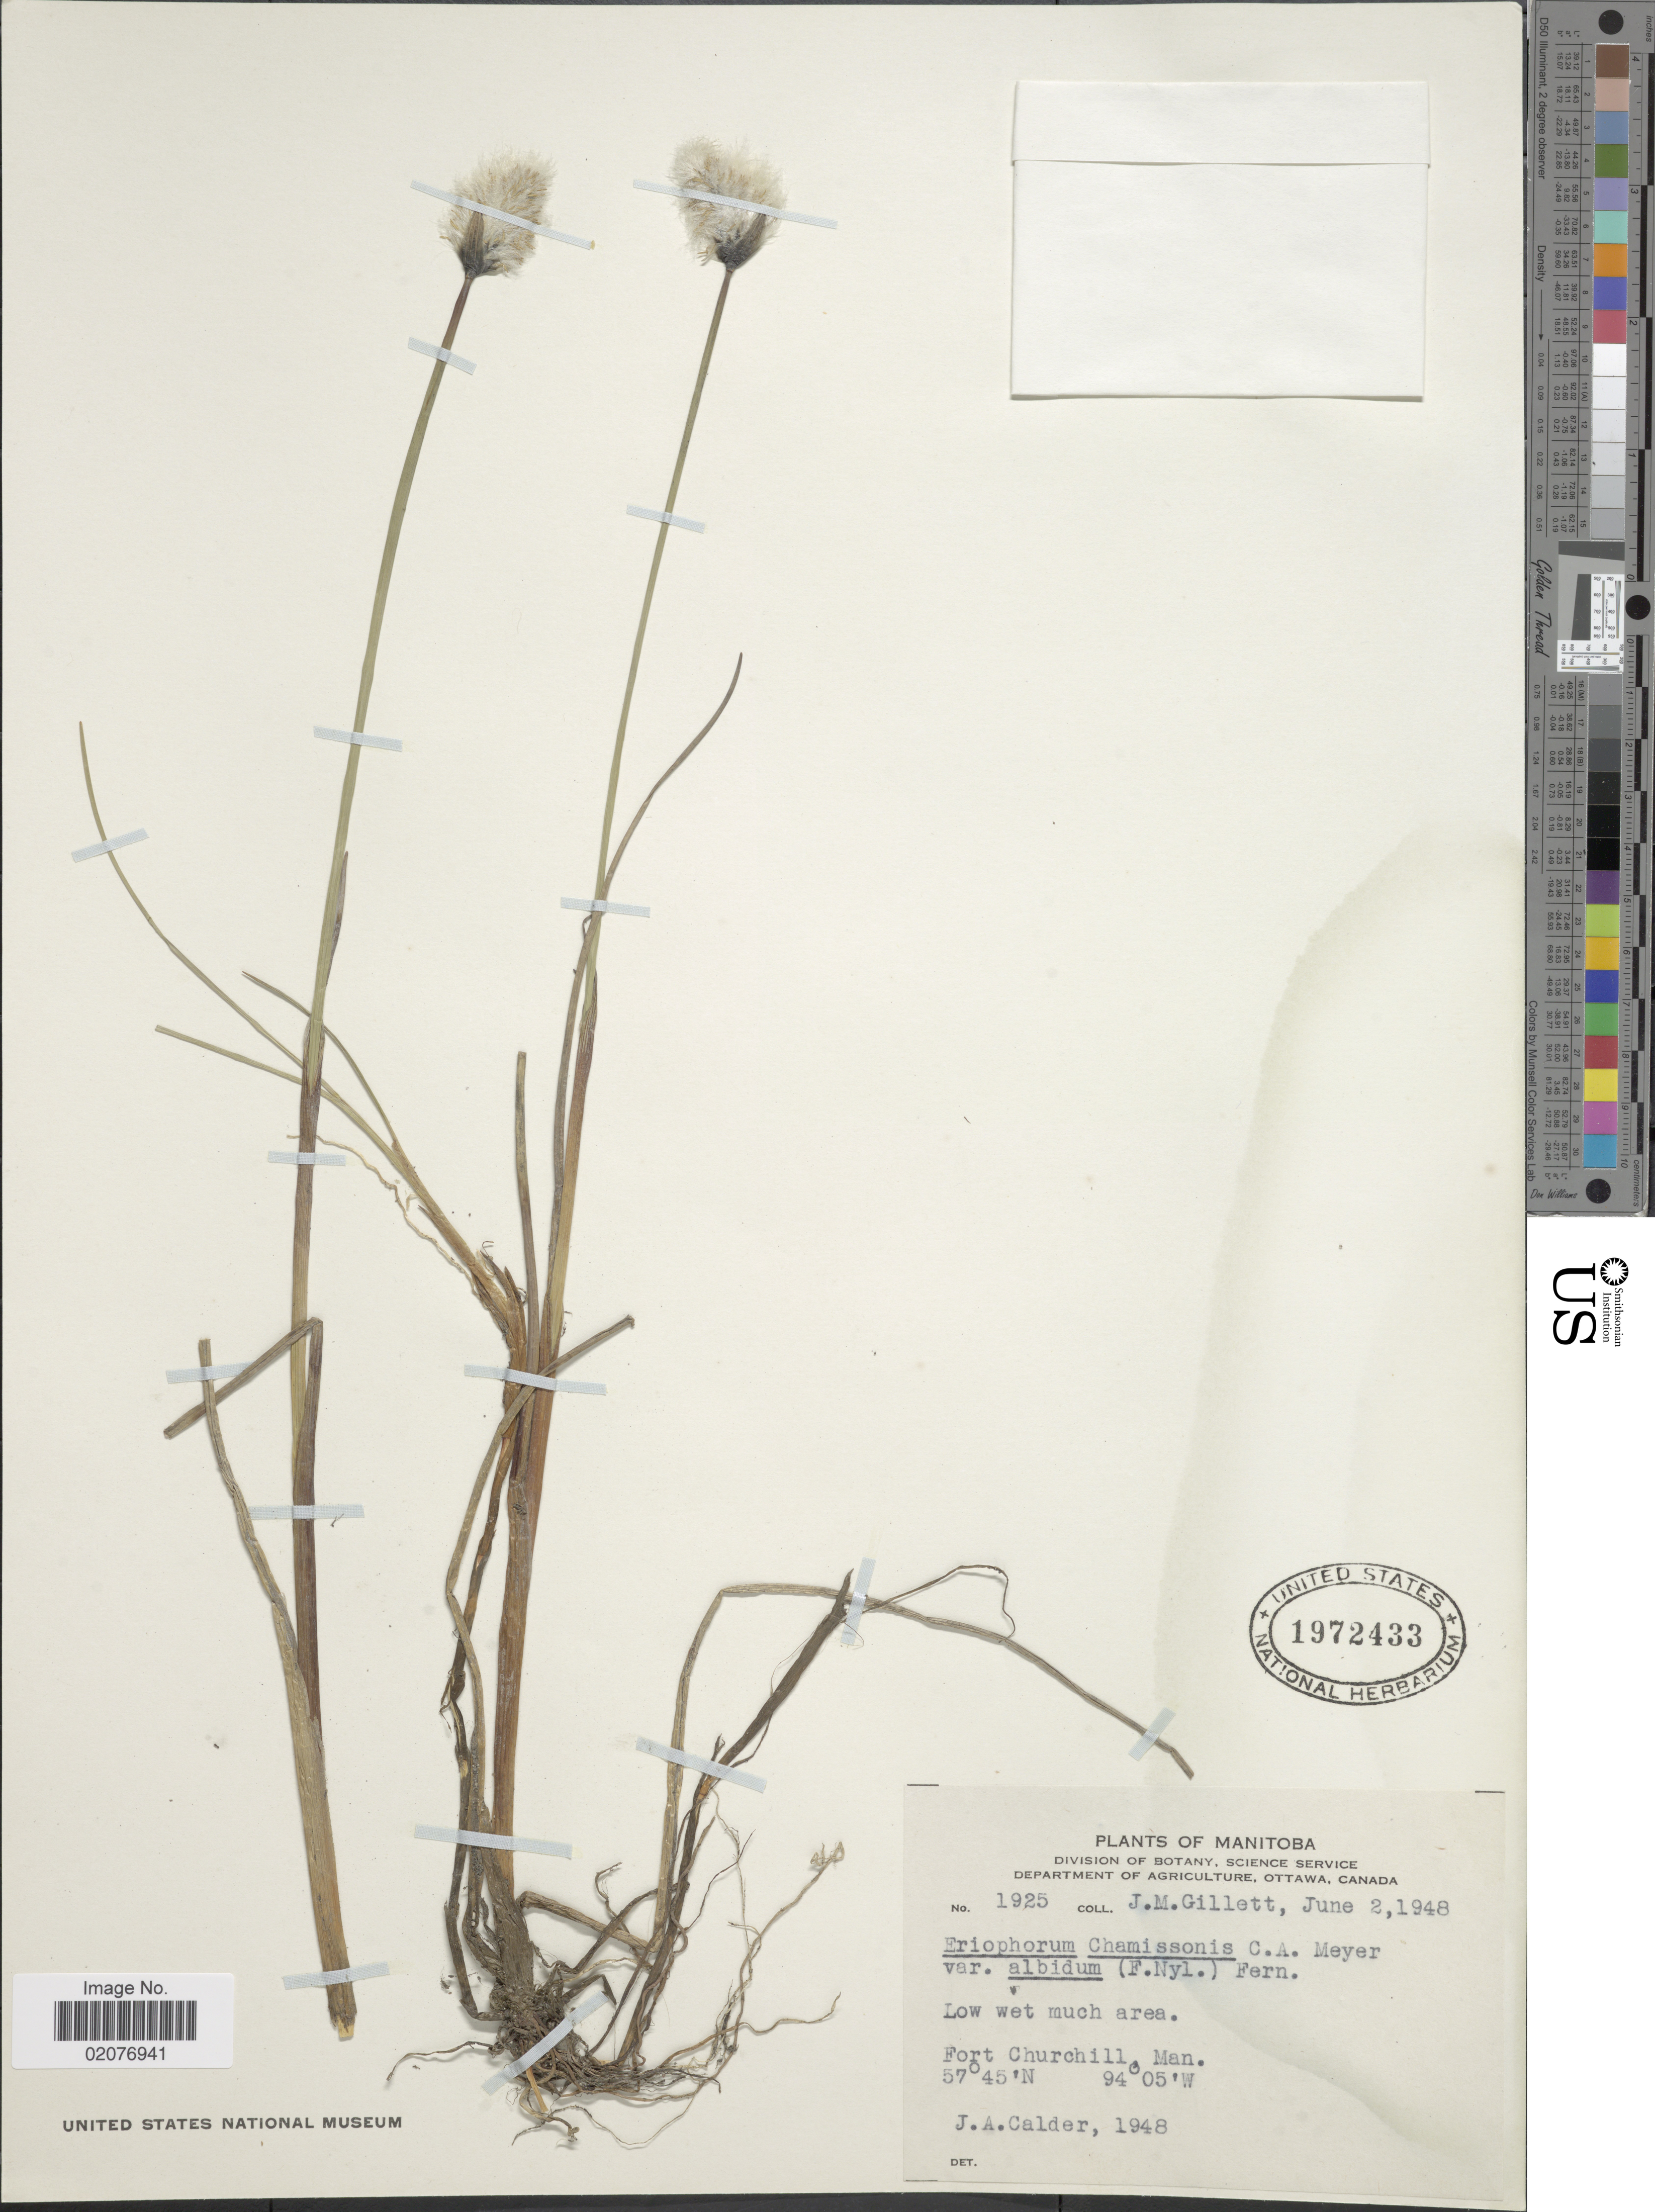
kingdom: Plantae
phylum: Tracheophyta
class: Liliopsida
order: Poales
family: Cyperaceae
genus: Eriophorum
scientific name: Eriophorum chamissonis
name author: C.A. Mey.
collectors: J. M. Gillett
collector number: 1925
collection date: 1948-06-02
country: Canada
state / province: Manitoba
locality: Low wet much area, Fort Churchill, Man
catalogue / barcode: US 1972433